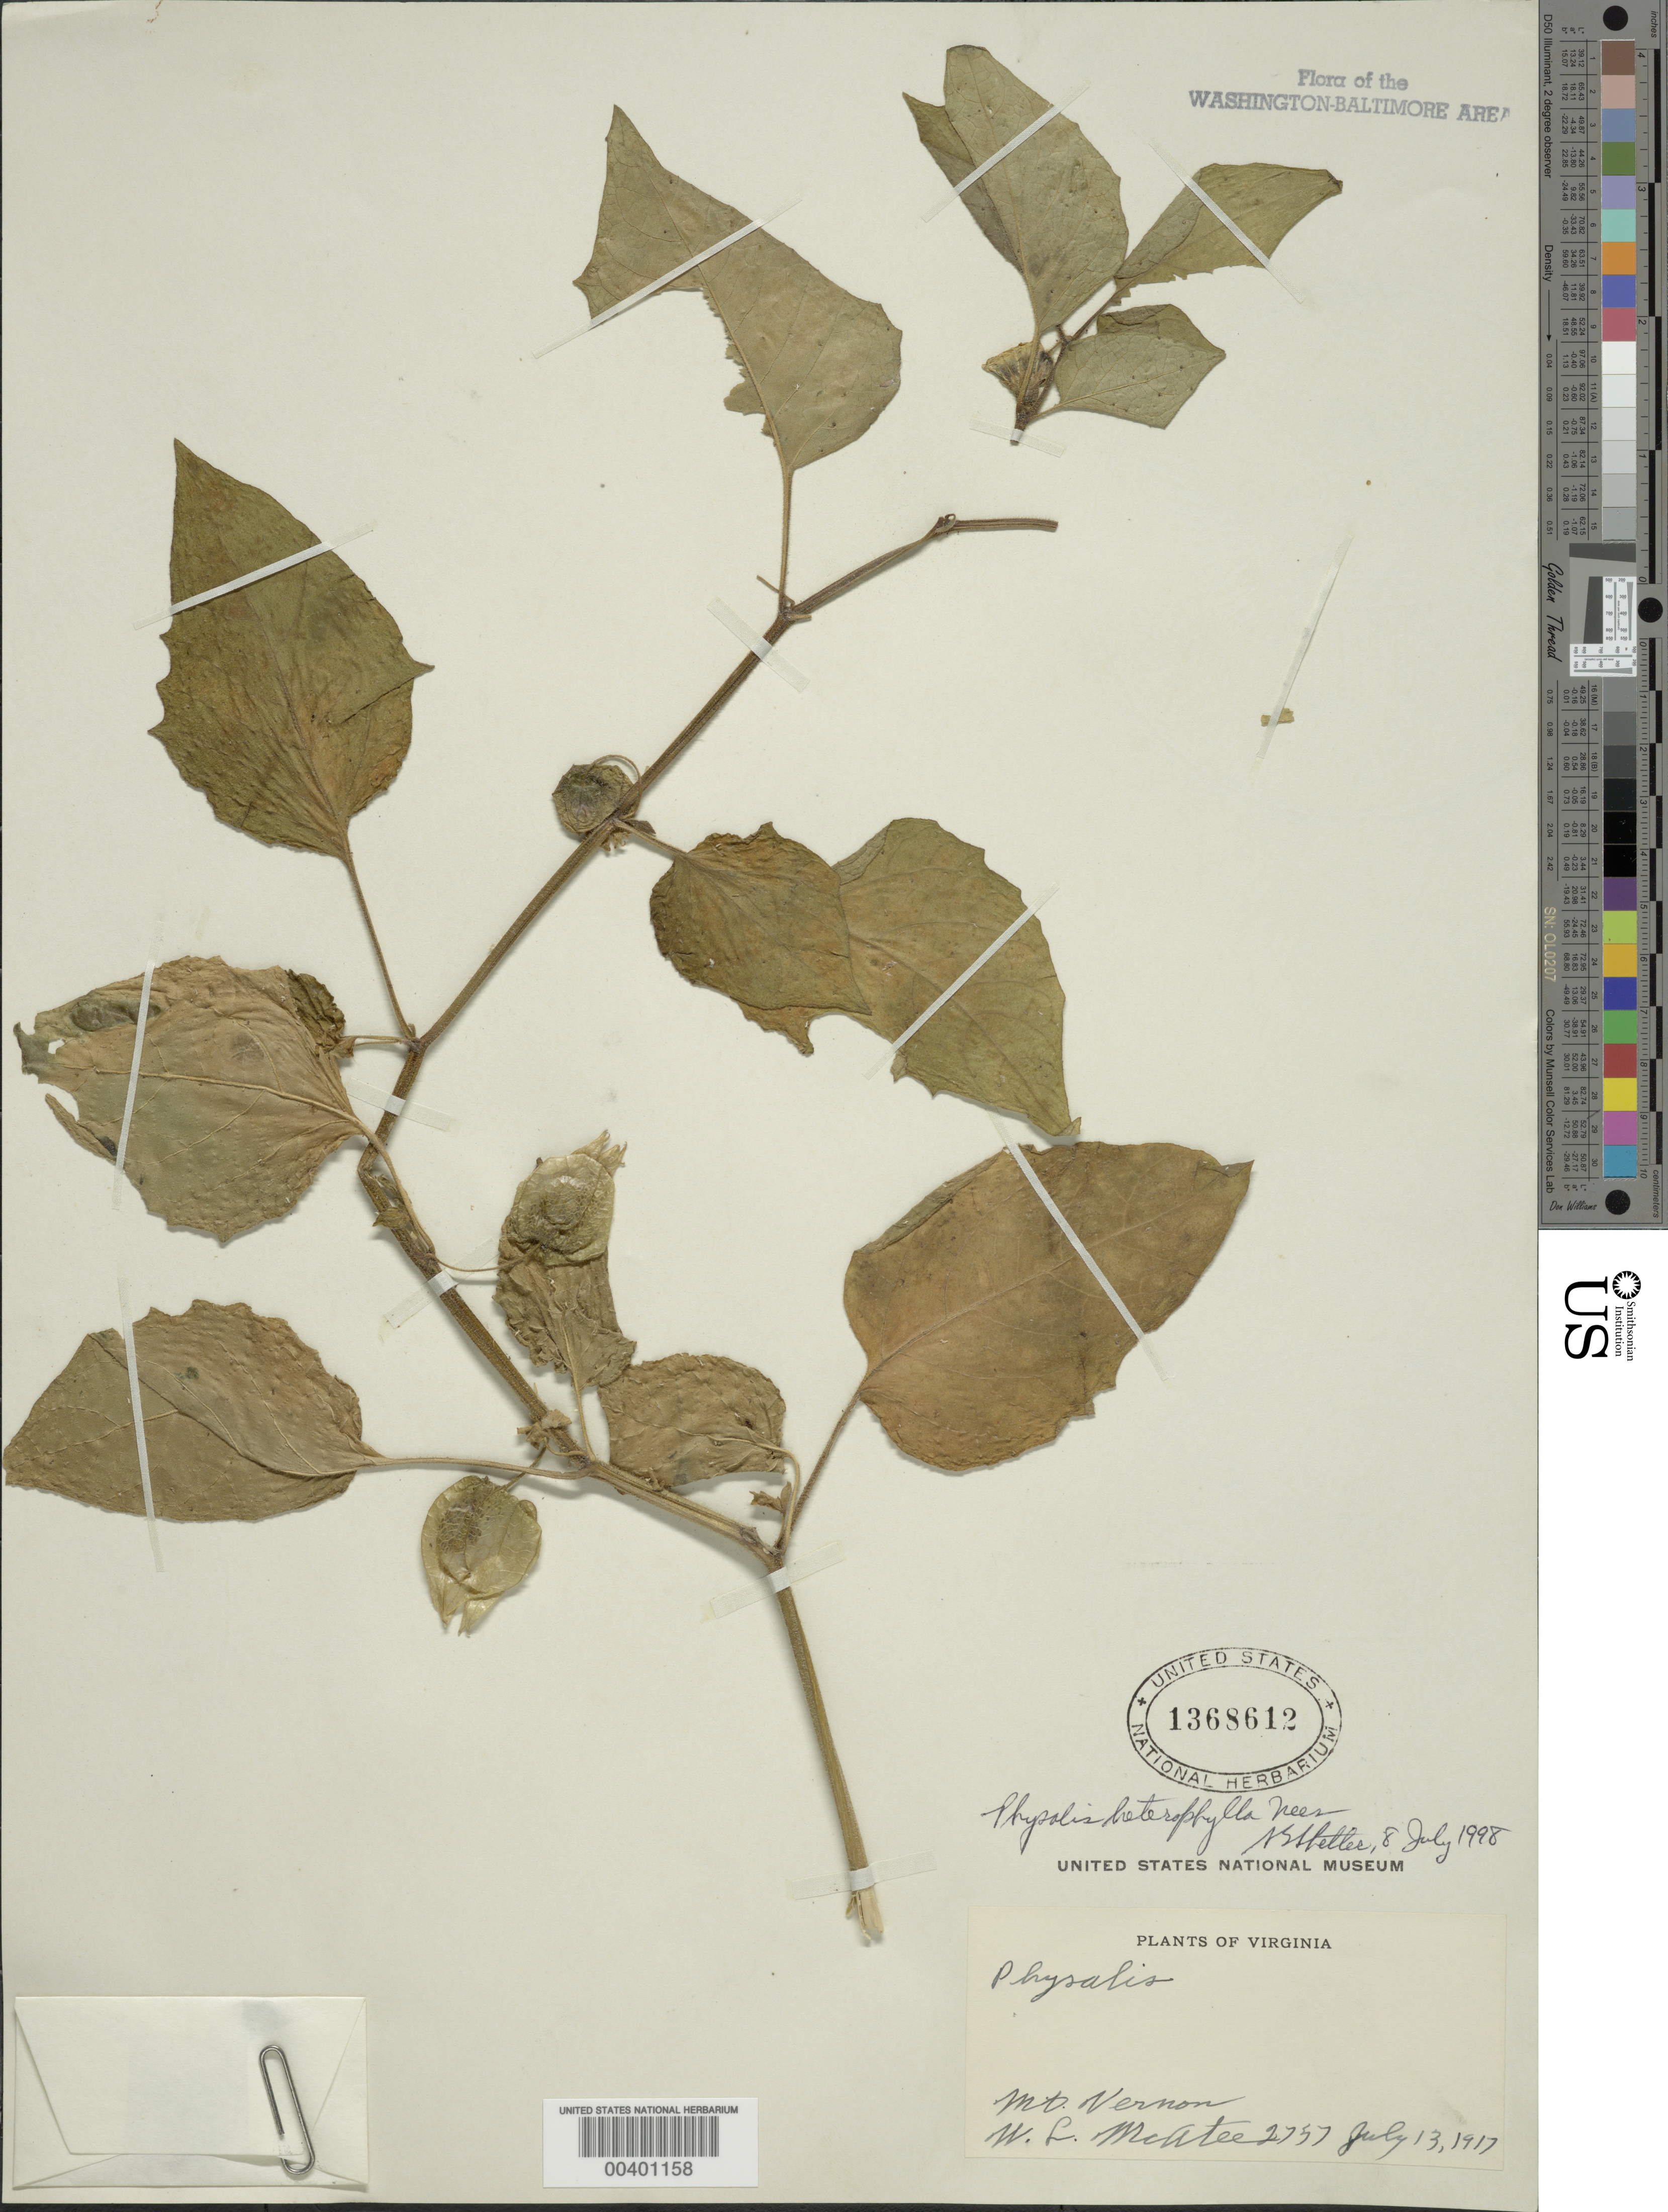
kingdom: Plantae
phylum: Tracheophyta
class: Magnoliopsida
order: Solanales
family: Solanaceae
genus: Physalis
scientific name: Physalis heterophylla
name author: Nees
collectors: W. McAtee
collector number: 2757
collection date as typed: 13 Jul 1917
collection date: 1917-07-13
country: United States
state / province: Virginia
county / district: Fairfax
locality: Mount Vernon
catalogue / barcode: US 1368612